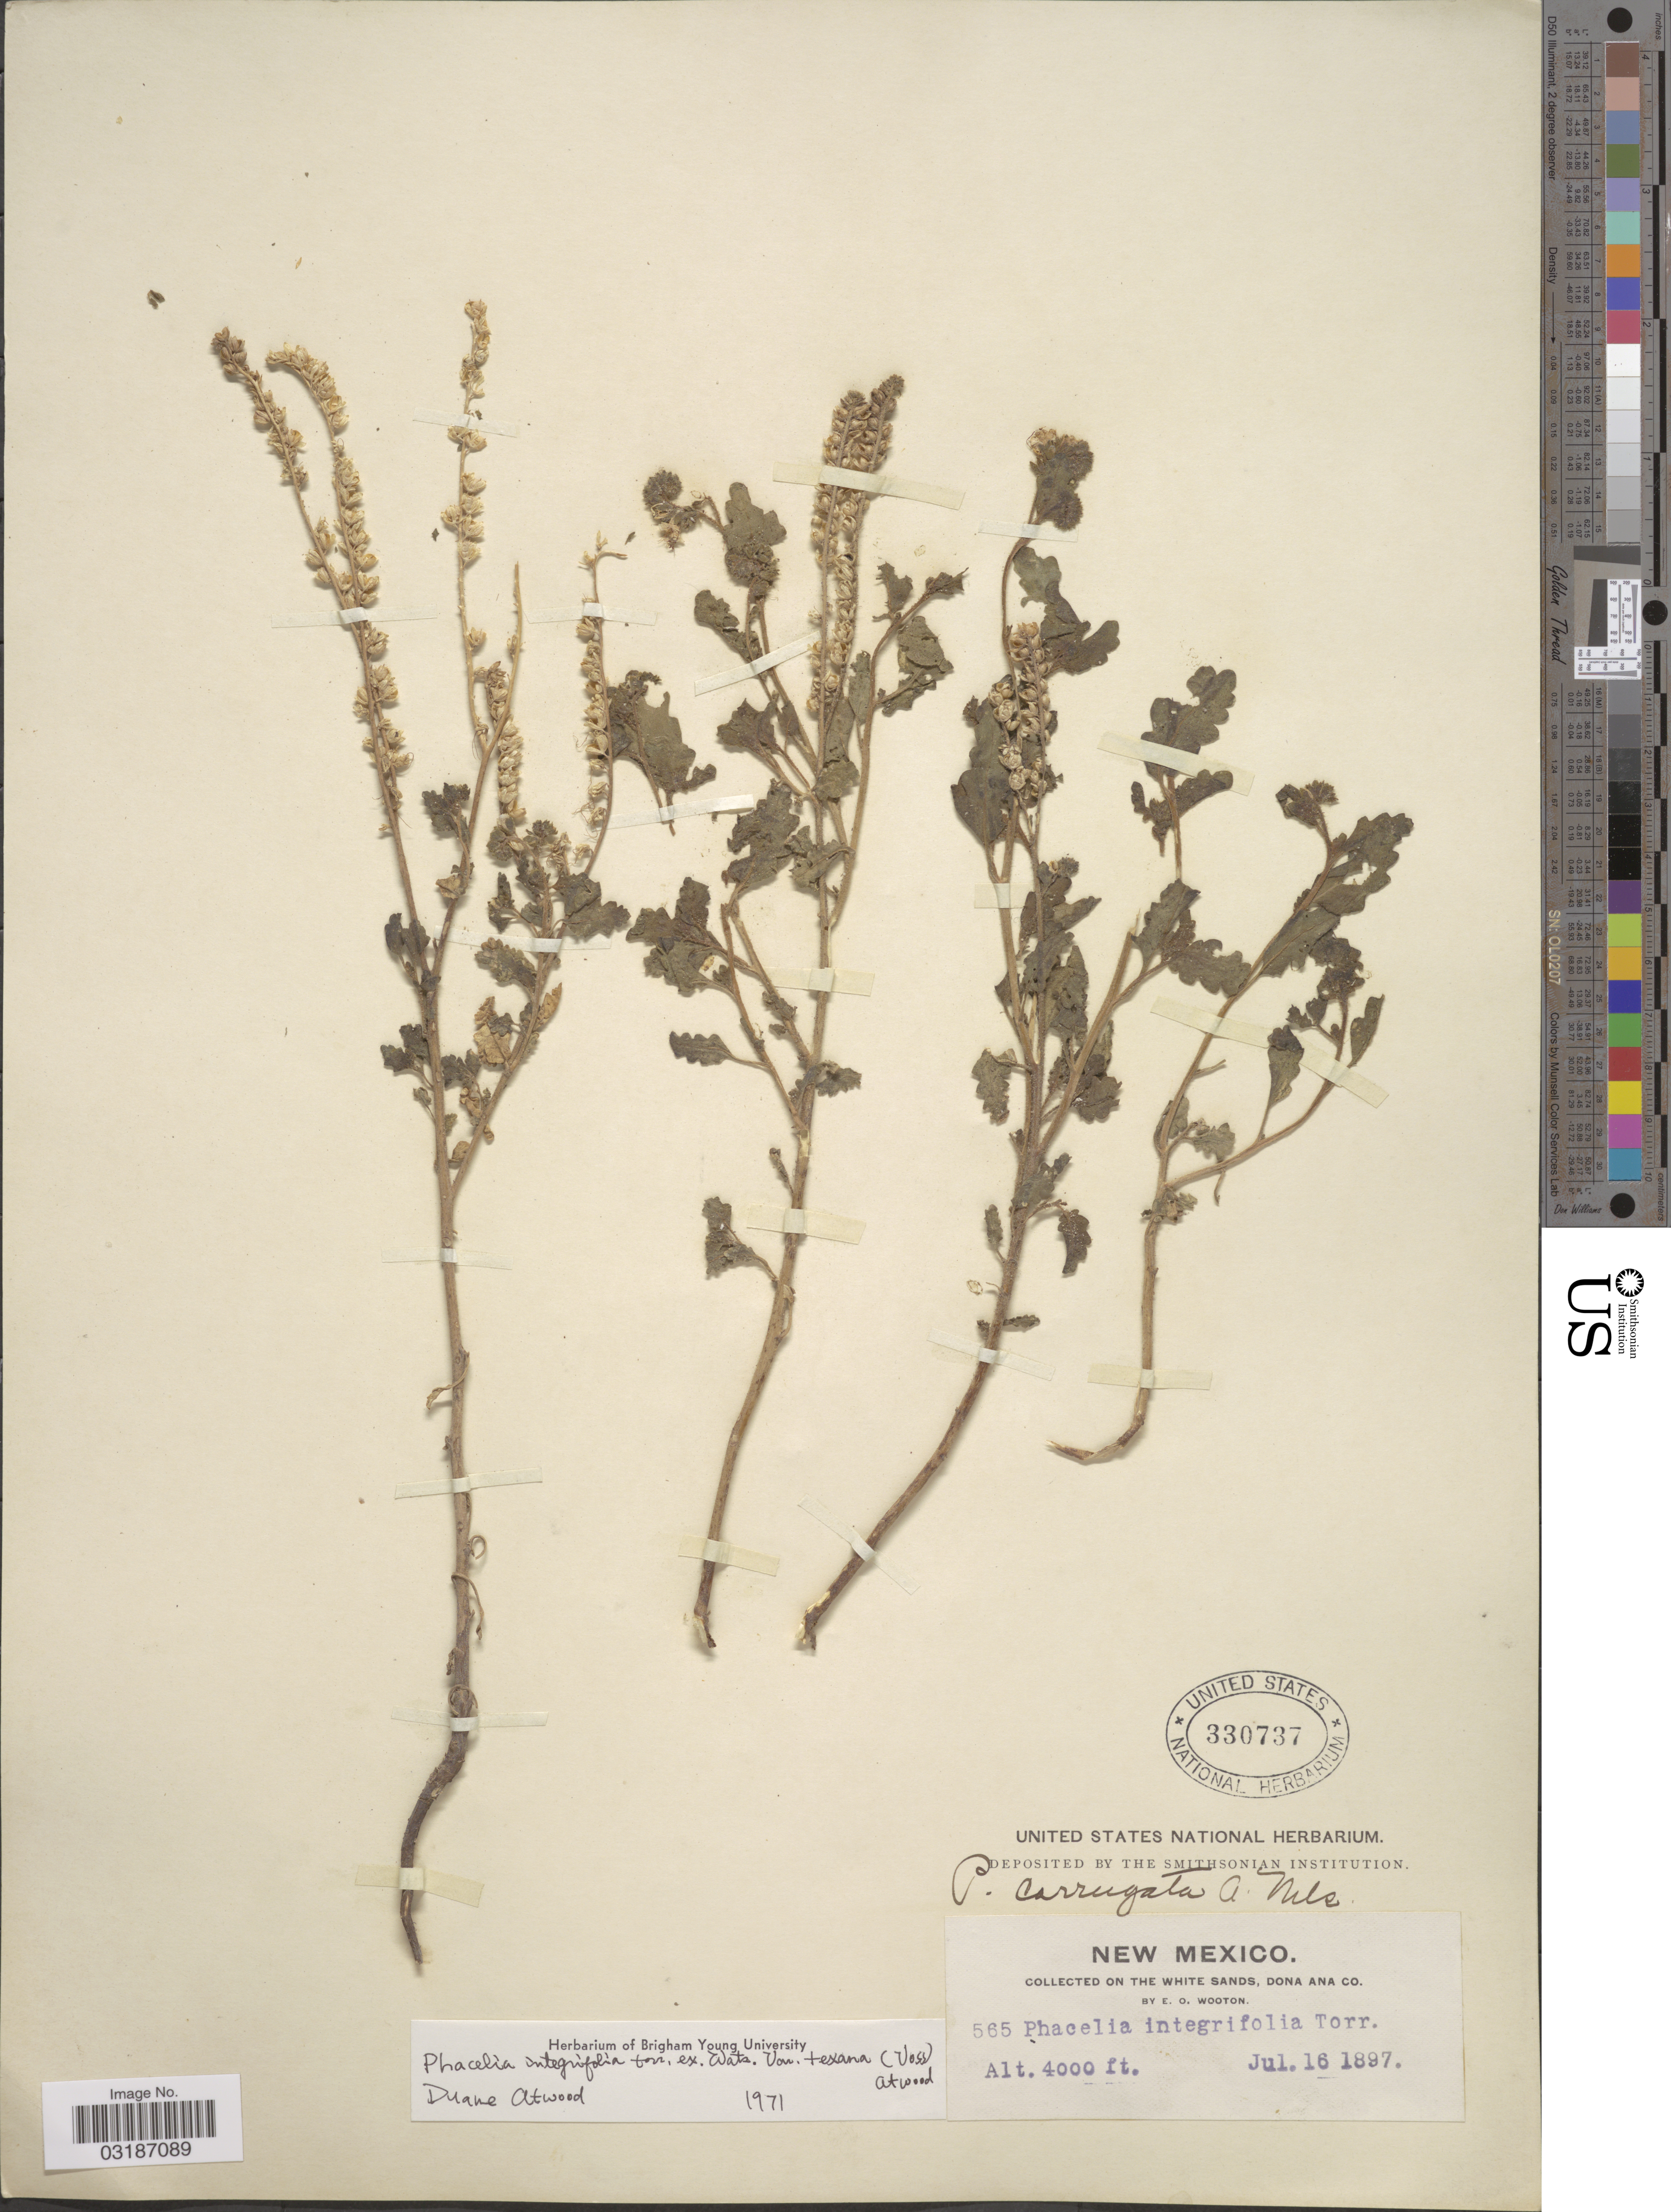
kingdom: Plantae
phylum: Tracheophyta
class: Magnoliopsida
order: Boraginales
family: Hydrophyllaceae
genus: Phacelia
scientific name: Phacelia integrifolia var. texana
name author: (J.W. Voss) N.D. Atwood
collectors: E. O. Wooton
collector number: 565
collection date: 1897-07-16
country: United States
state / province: New Mexico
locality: On the White Sands, Dona Ana Co.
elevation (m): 1219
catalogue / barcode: US 330737